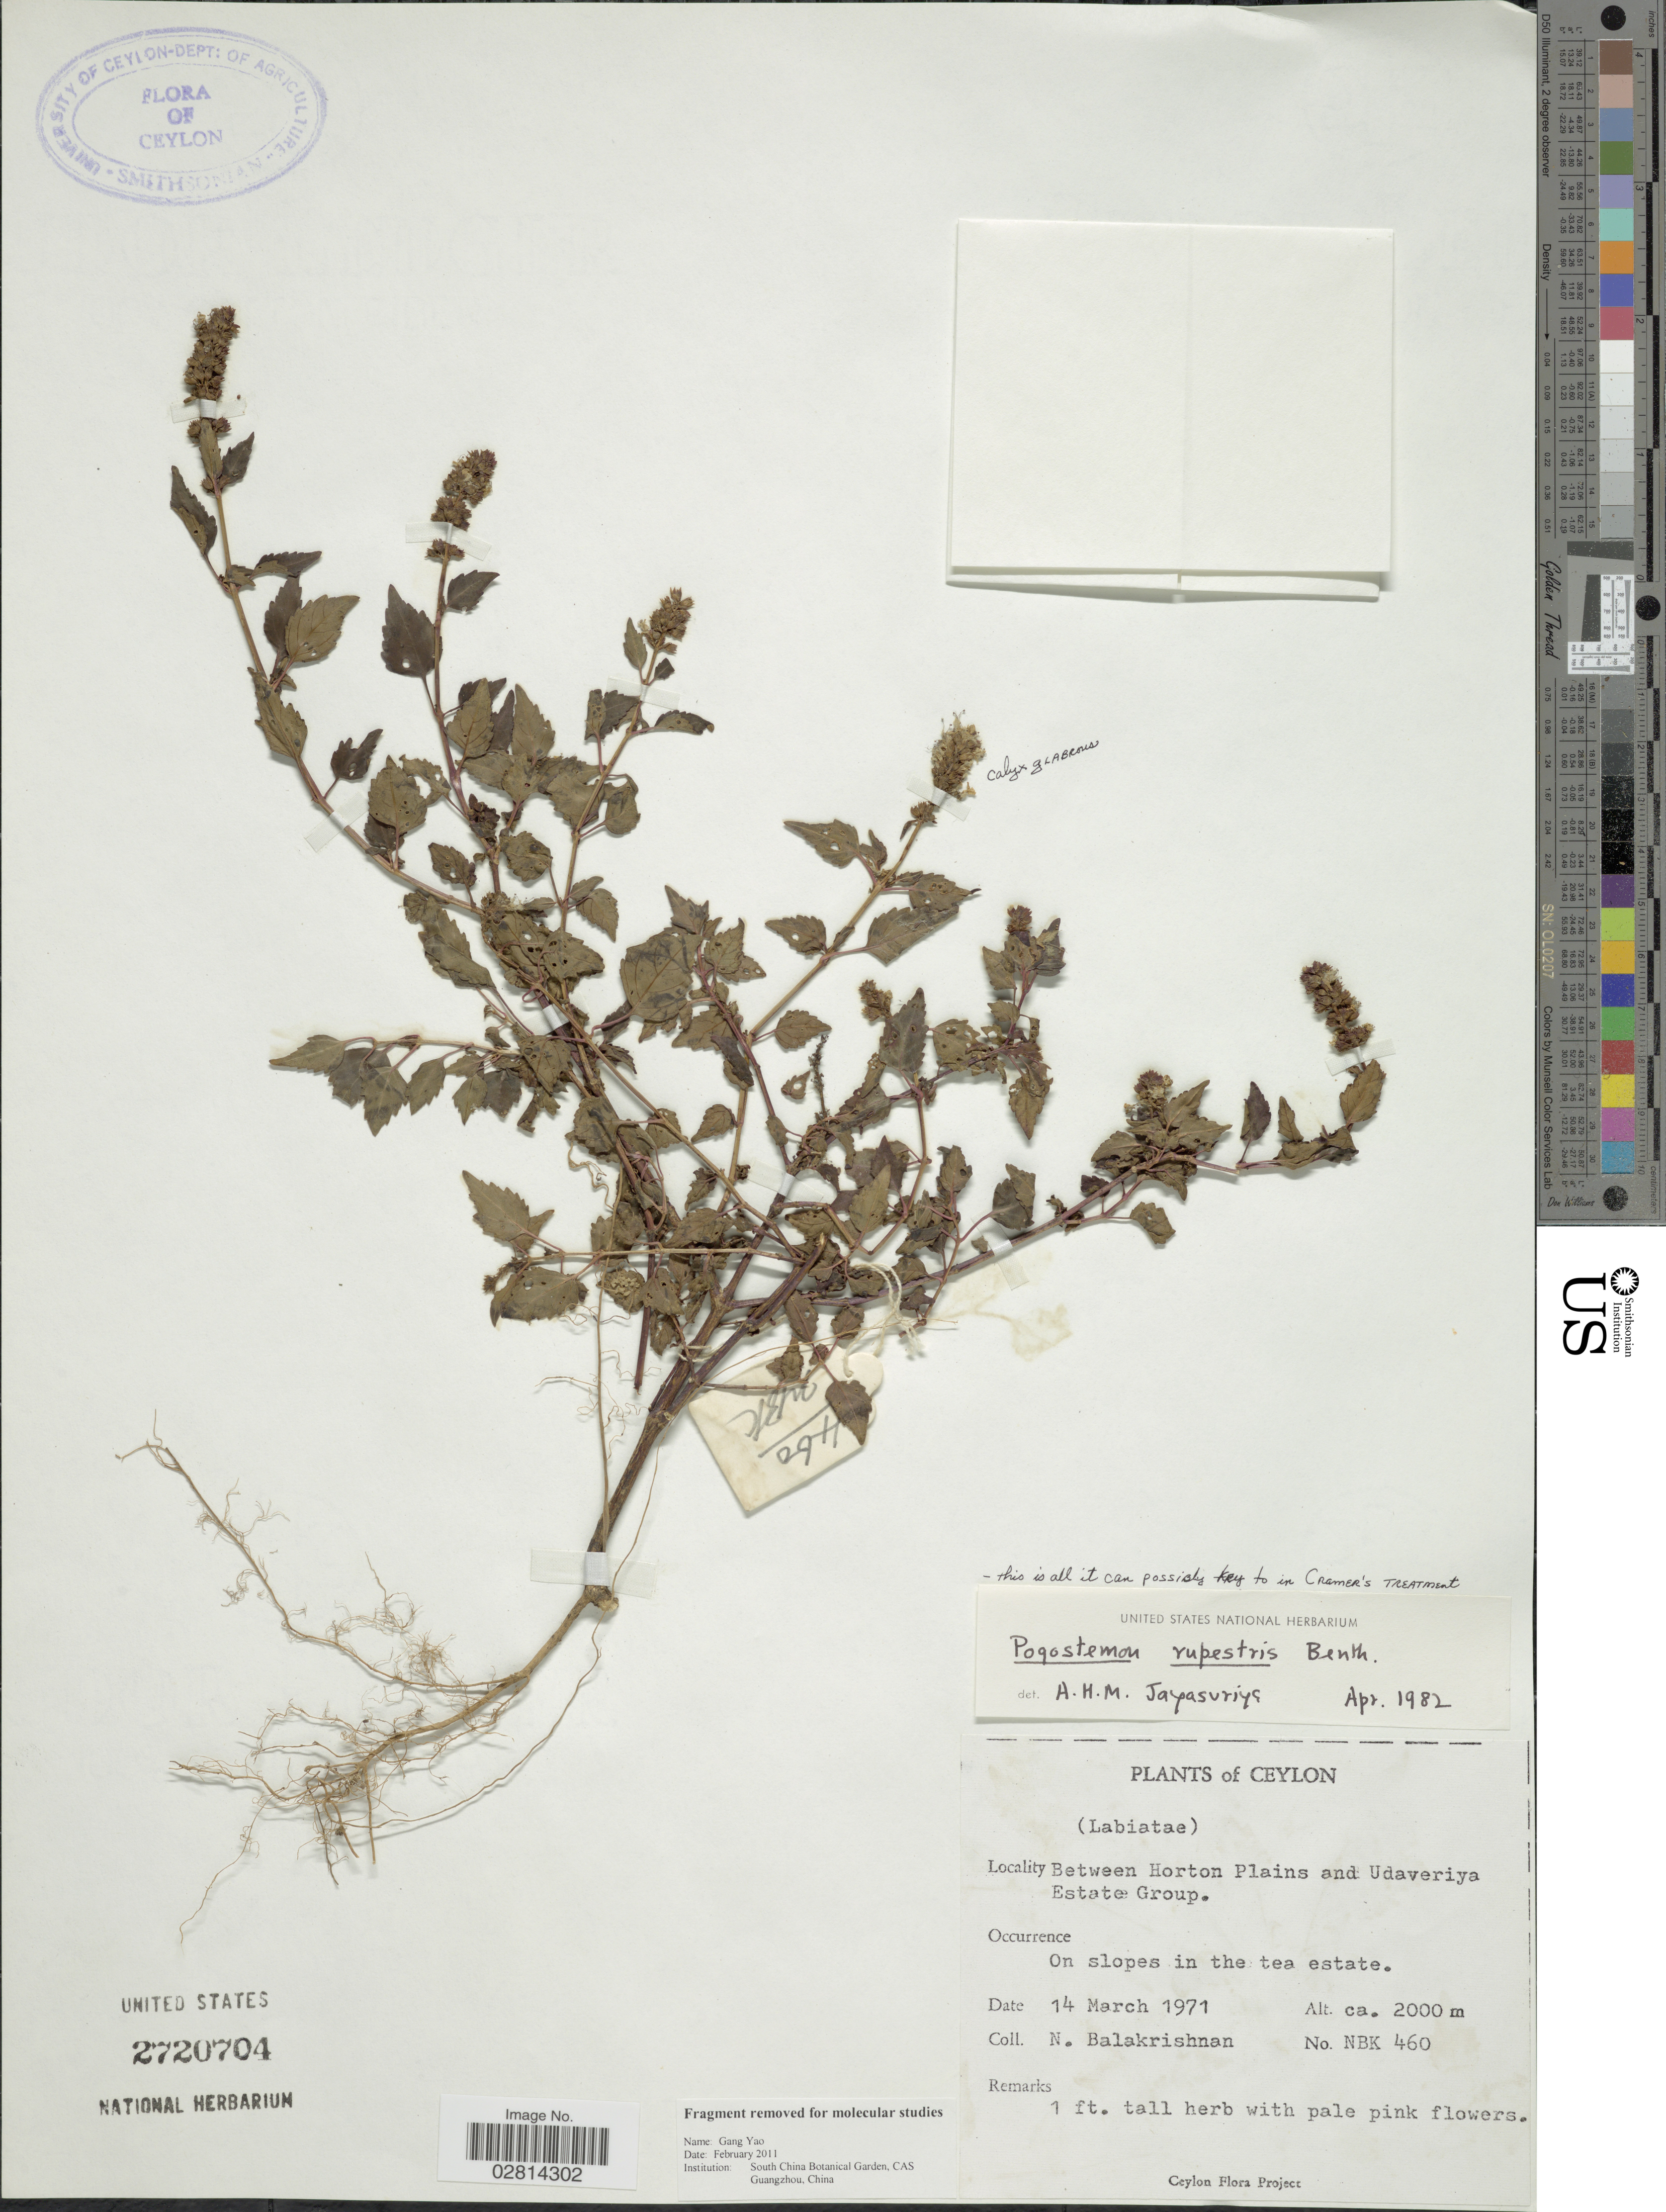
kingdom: Plantae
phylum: Tracheophyta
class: Magnoliopsida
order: Lamiales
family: Lamiaceae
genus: Pogostemon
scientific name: Pogostemon rupestris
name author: Benth.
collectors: N. Balakrishnan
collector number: NBK460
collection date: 1971-03-14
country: Sri Lanka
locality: Ceylon. Between Horton Plains and Udaveriya Estate Group.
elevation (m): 2000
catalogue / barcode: US 2720704